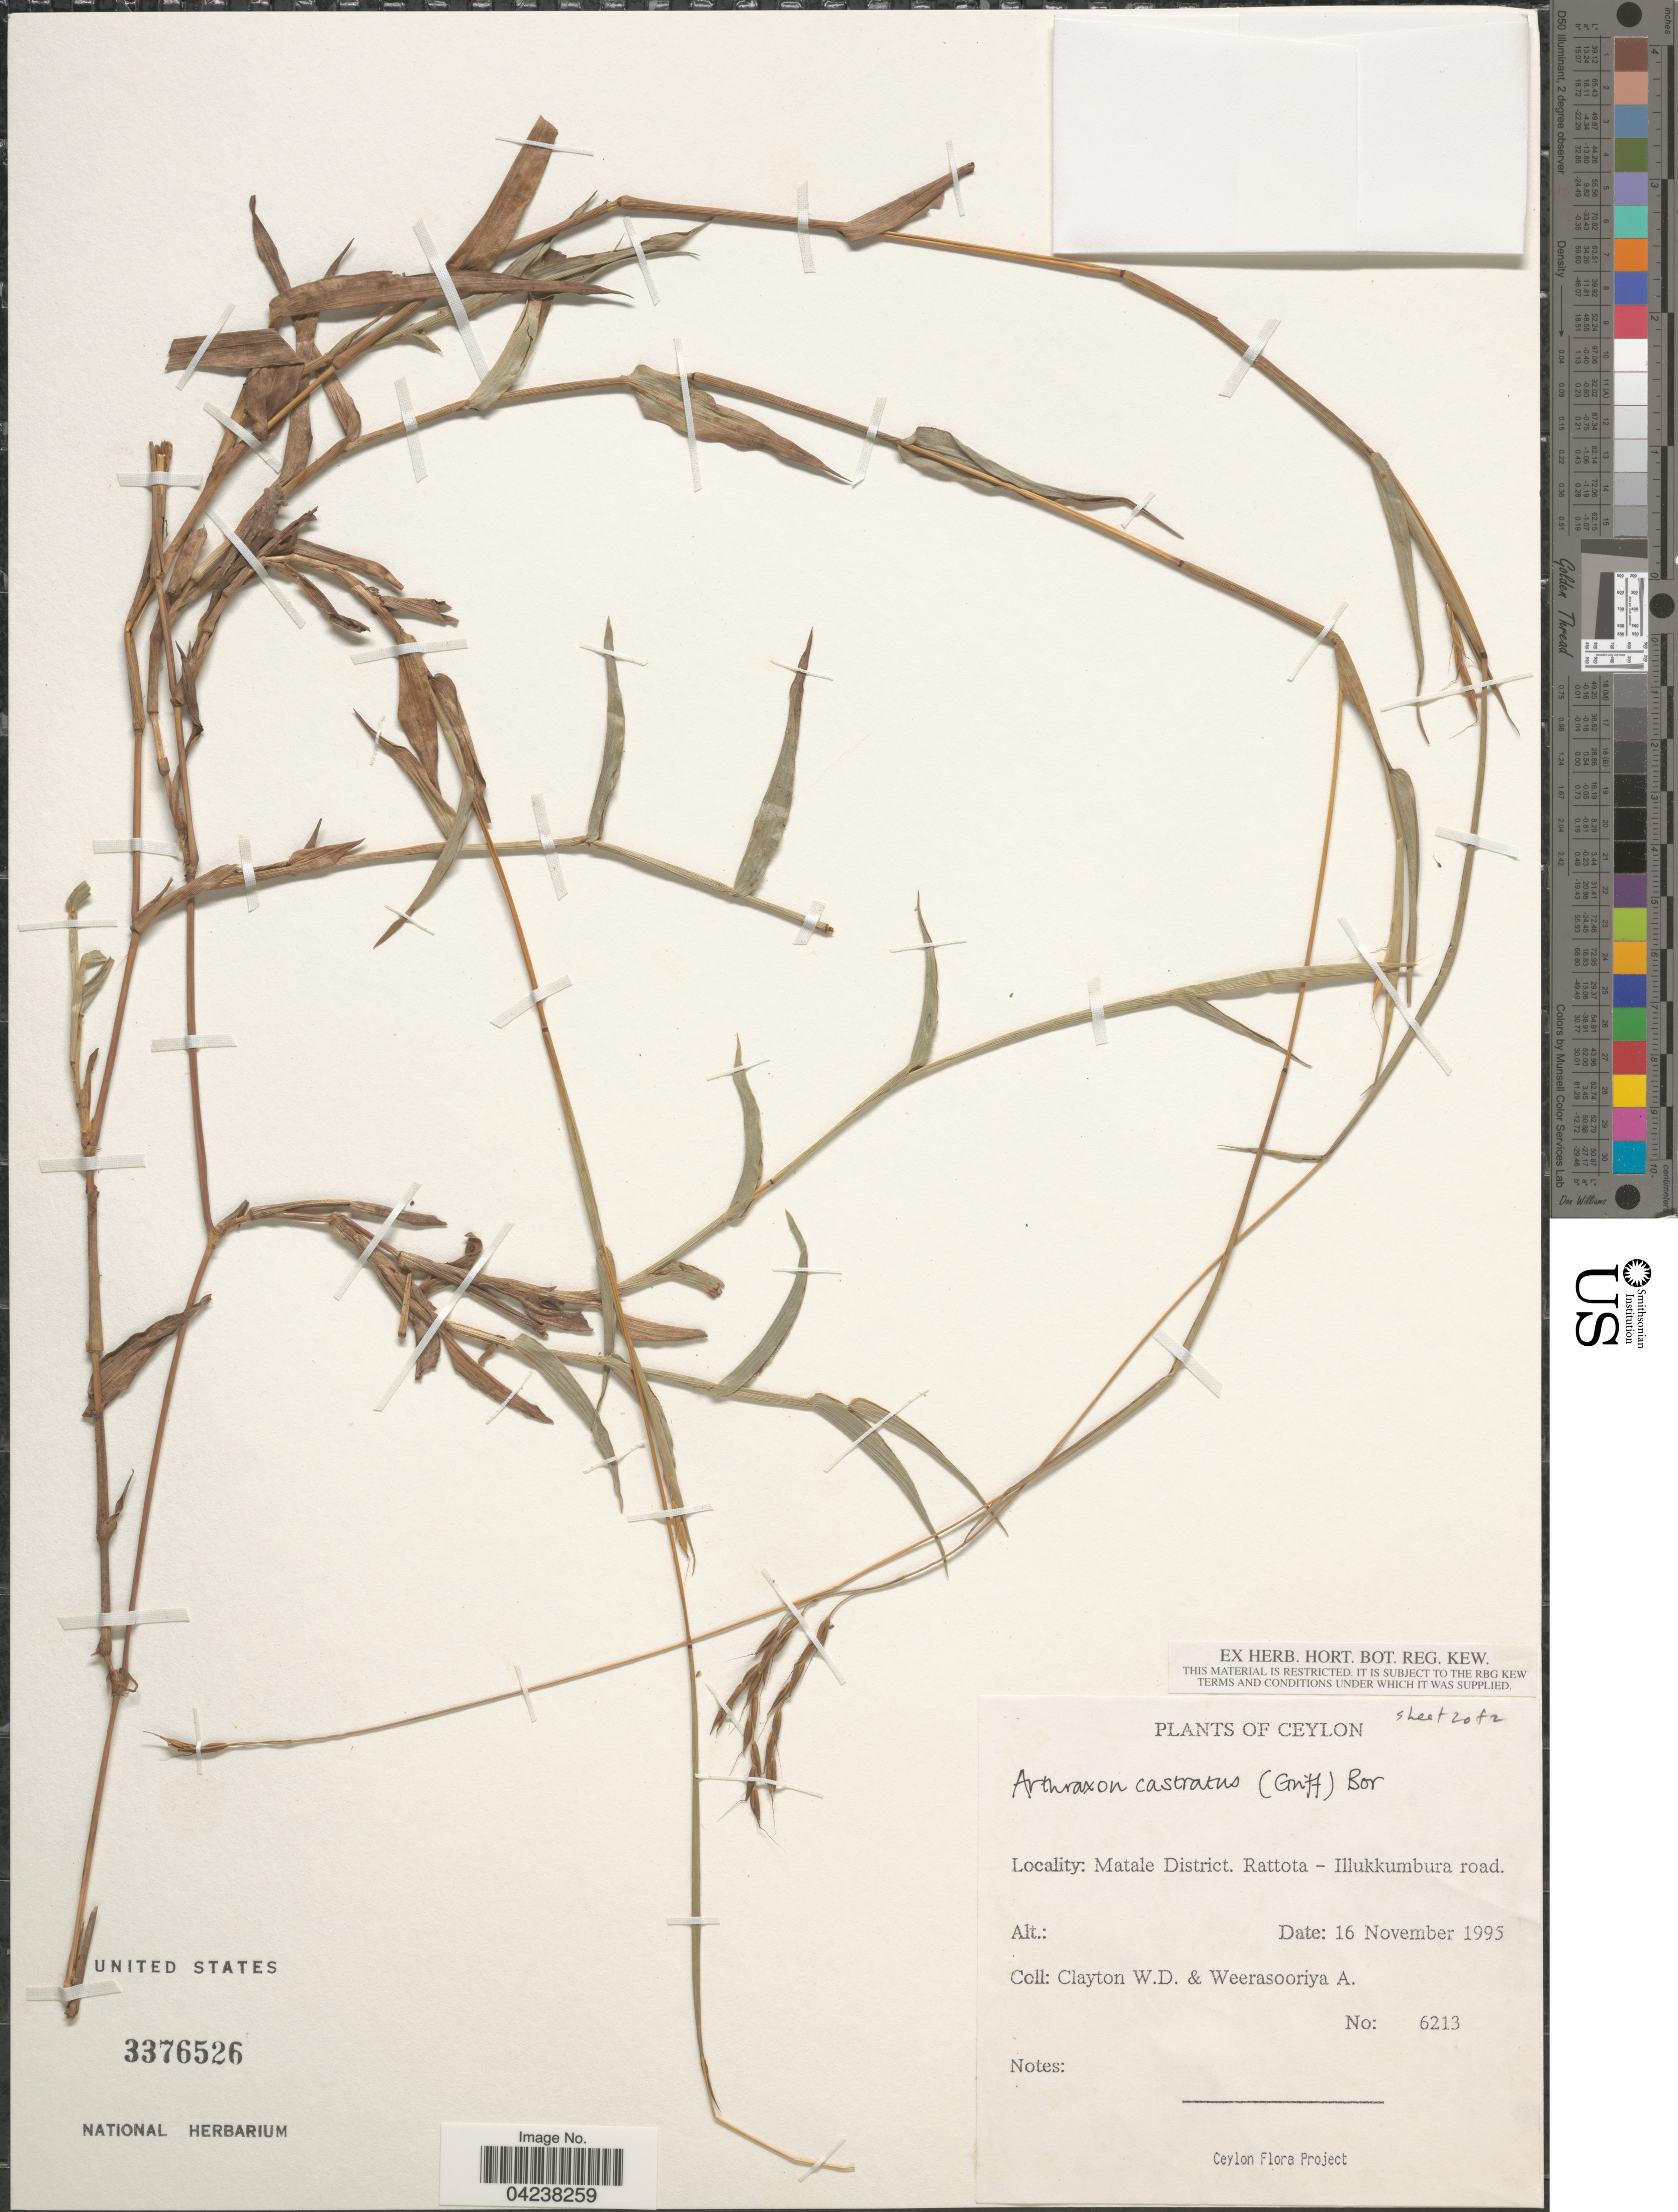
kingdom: Plantae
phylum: Tracheophyta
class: Liliopsida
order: Poales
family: Poaceae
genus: Arthraxon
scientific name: Arthraxon castratus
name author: (Griff.) V. Naray. ex Bor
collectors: W. D. Clayton & A. Weerasooriya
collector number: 6213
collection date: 1995-11-16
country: Sri Lanka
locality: Ceylon. Matale District. Rattota - Illukkumbura road.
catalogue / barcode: US 3376526